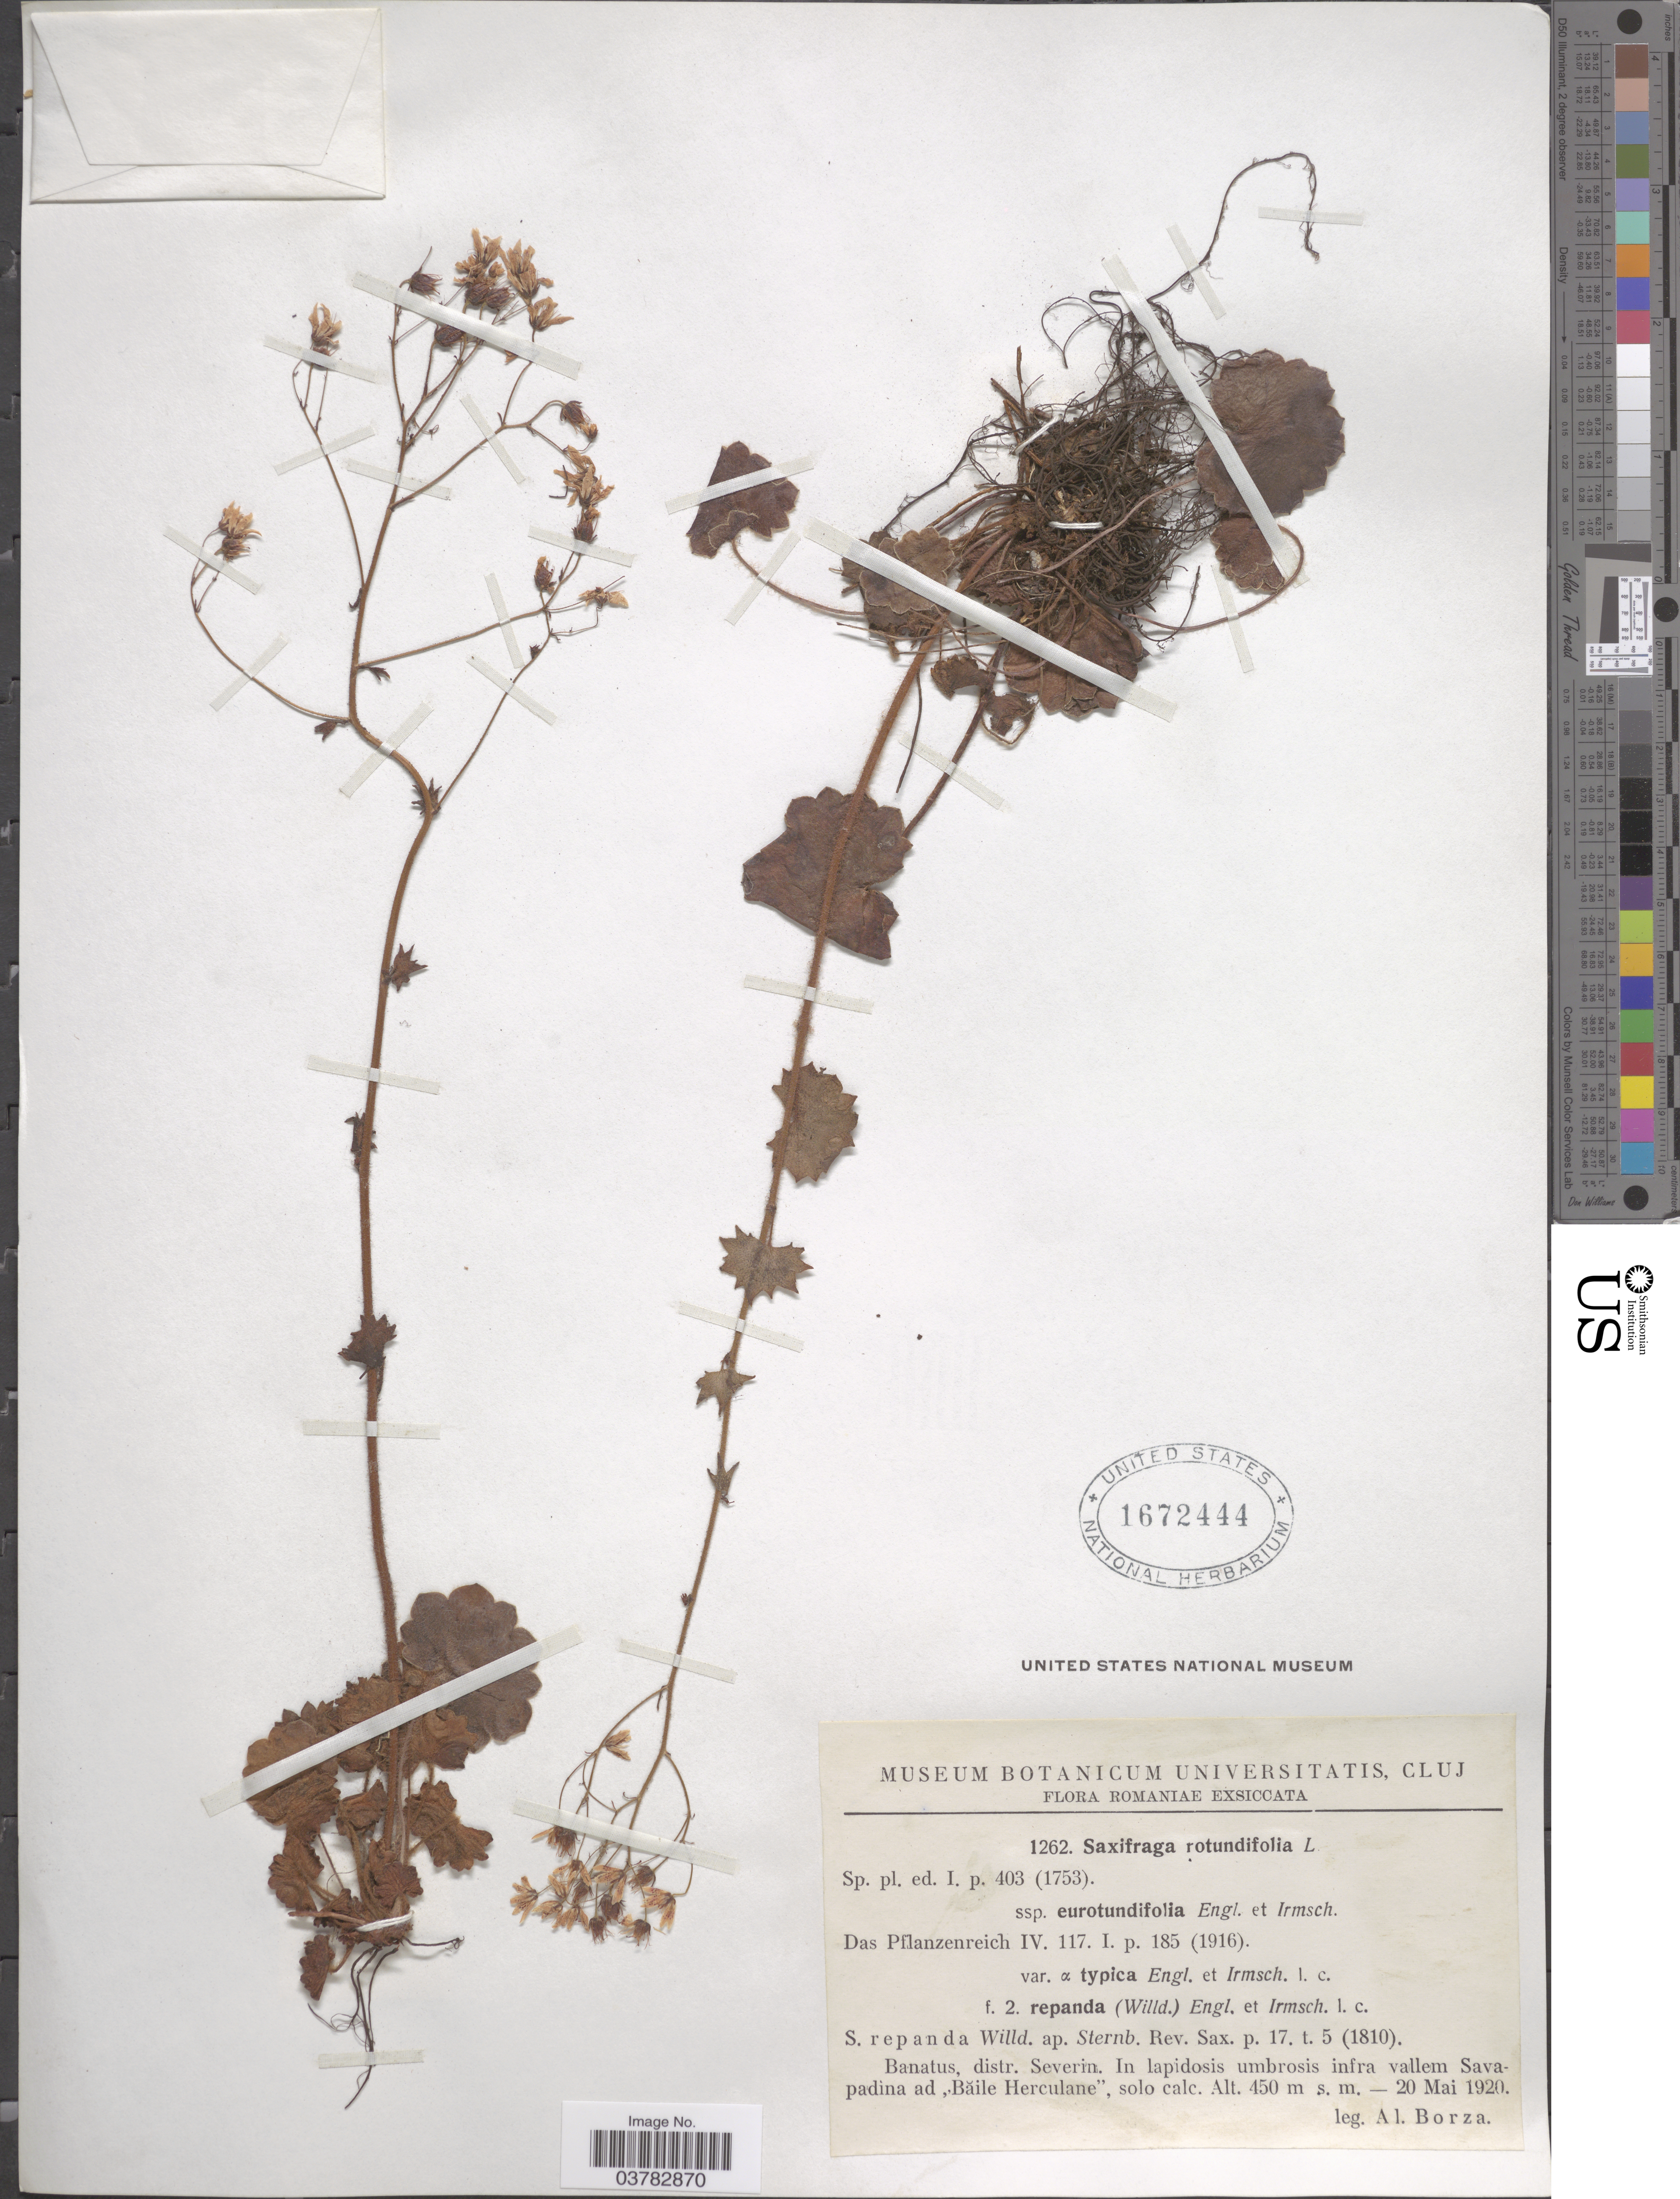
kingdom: Plantae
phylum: Tracheophyta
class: Magnoliopsida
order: Saxifragales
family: Saxifragaceae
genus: Saxifraga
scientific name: Saxifraga rotundifolia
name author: L.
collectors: A. Borza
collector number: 1262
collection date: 1920-05-20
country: Romania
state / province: Caras-Severin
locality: Romaniae. Banatus, distr. Severin. In lapidosis umbrosis infra vallem Savapadina ad" Băile Herculane".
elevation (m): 450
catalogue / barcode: US 1672444